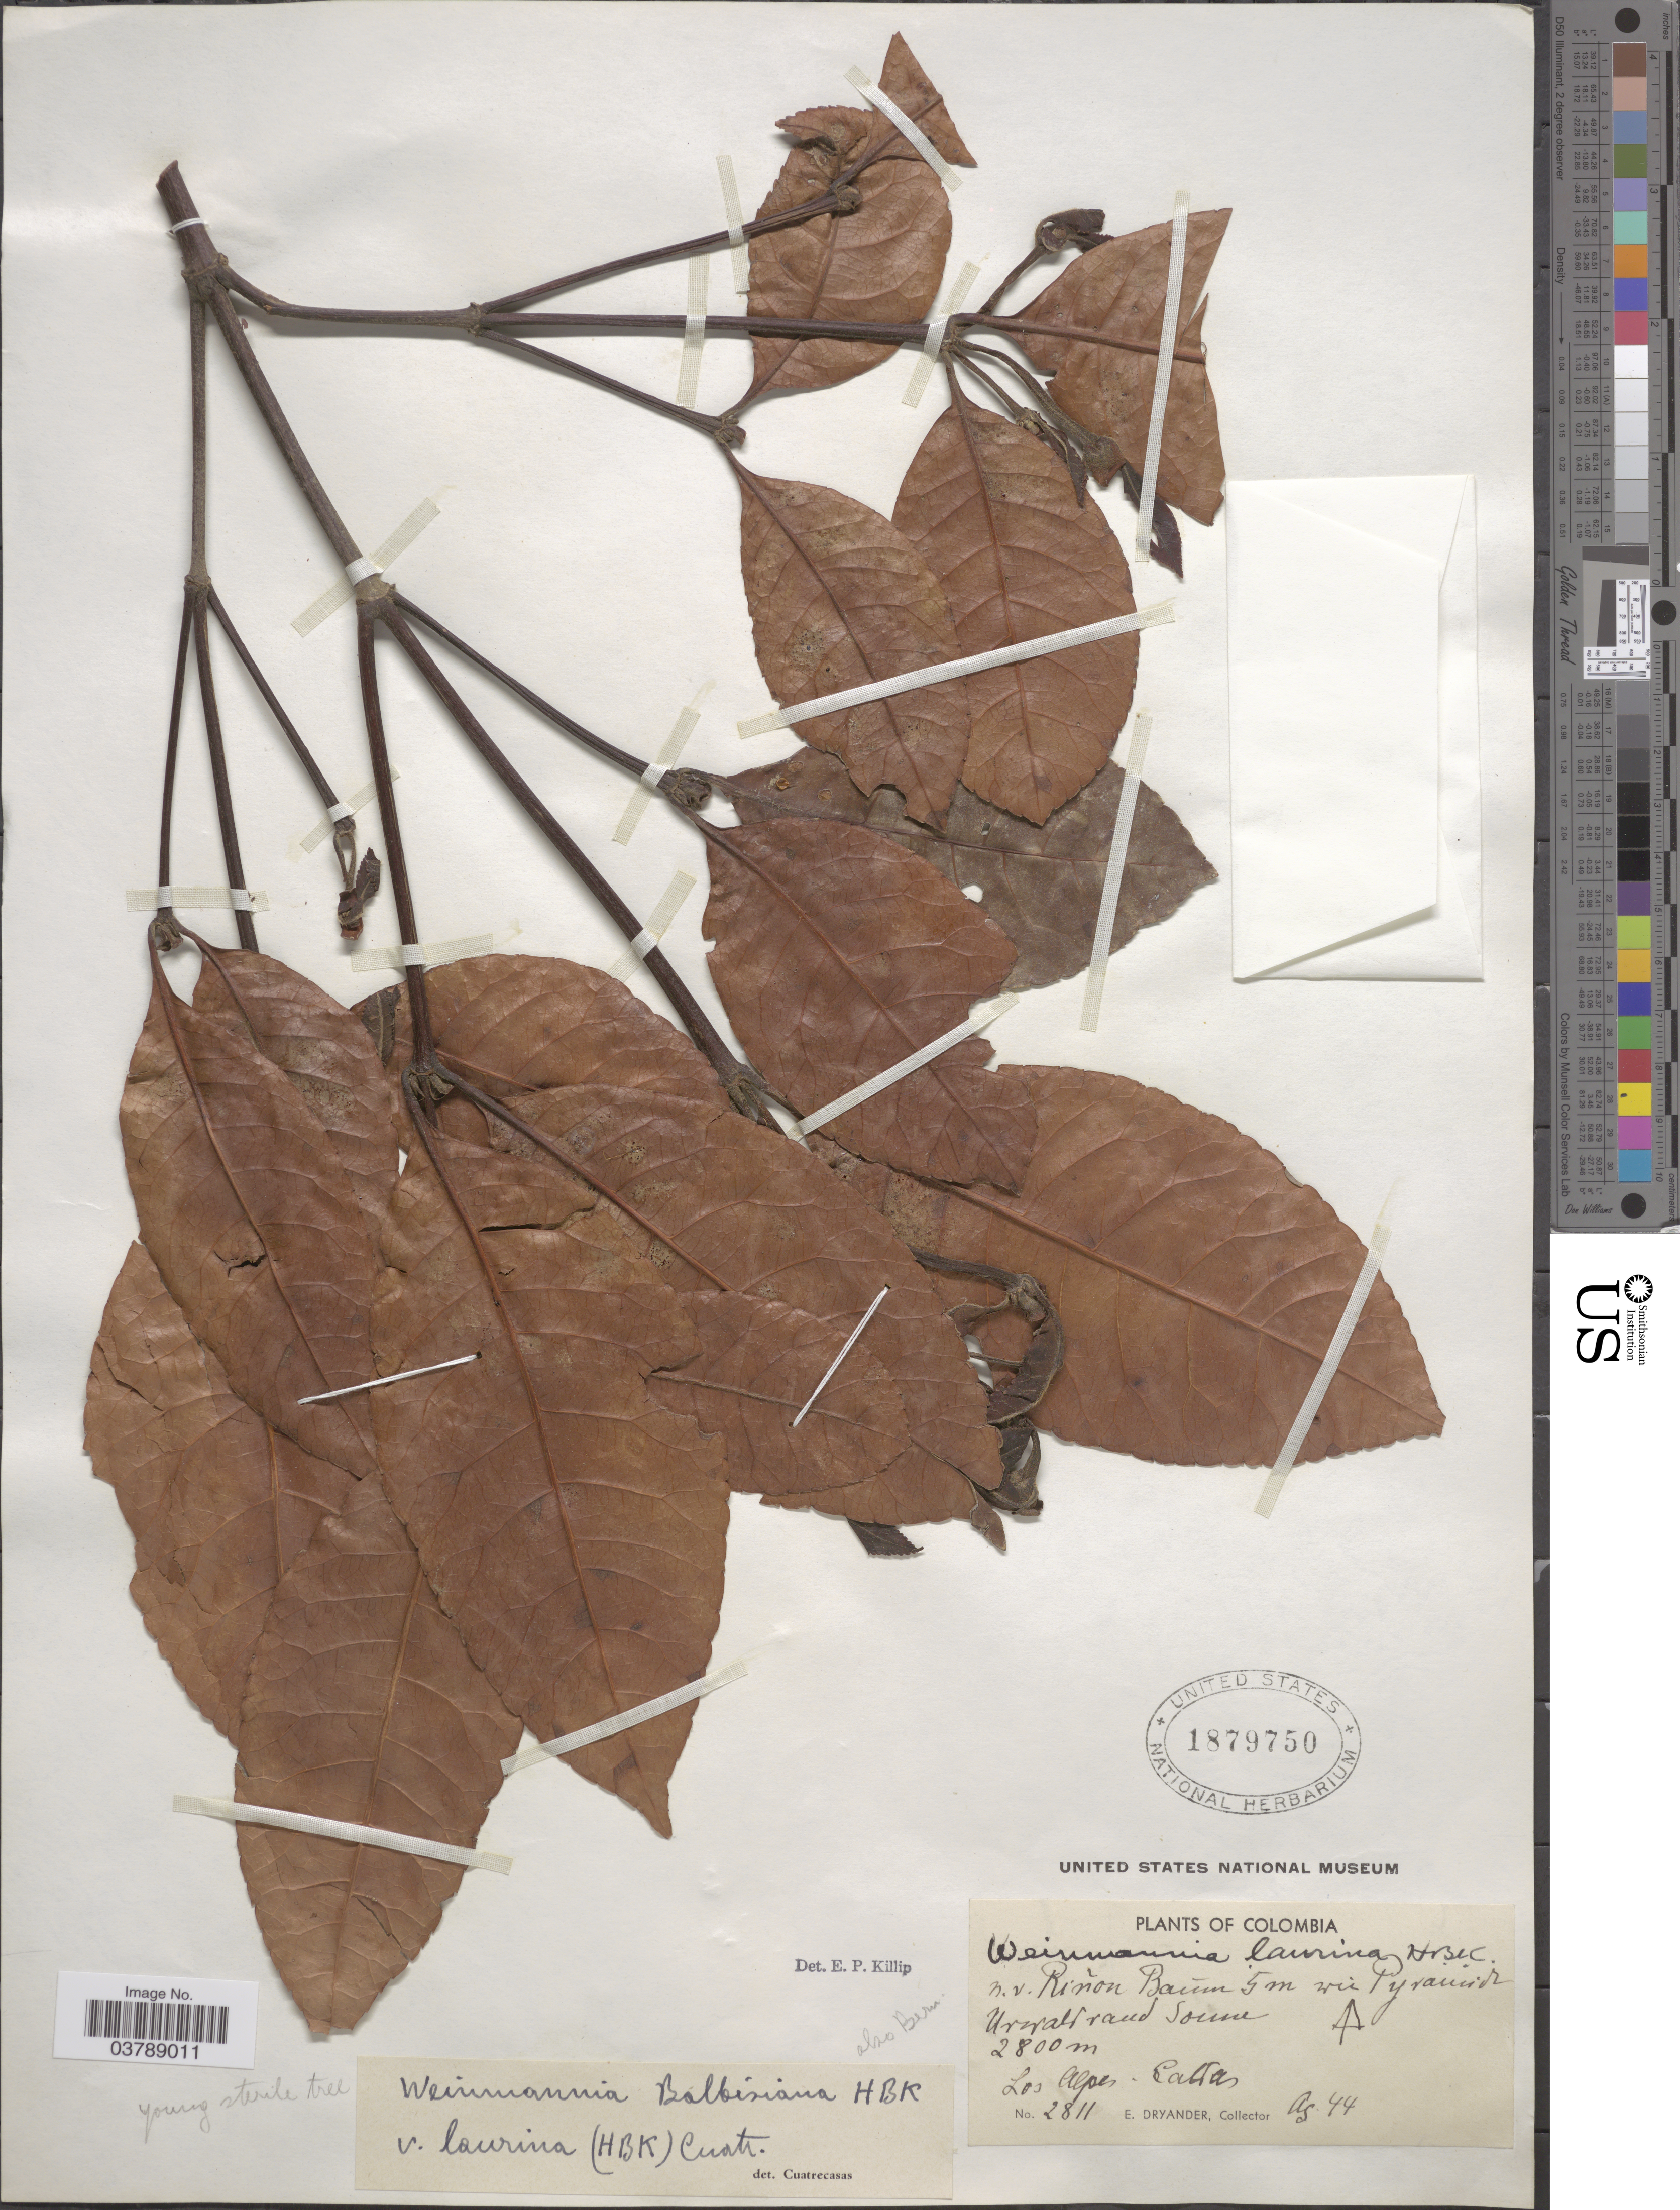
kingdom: Plantae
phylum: Tracheophyta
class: Magnoliopsida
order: Oxalidales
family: Cunoniaceae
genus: Weinmannia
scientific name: Weinmannia balbisiana var. laurina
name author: (Kunth) Cuatrec.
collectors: E. Dryander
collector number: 2811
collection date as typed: Transcribed d/m/y: /8/44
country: Colombia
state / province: Caldas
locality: N.v. Riñon Baüm 5m wir* Pyramid Urwaldrand* Soune. Los Alpes.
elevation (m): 2800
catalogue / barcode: US 1879750